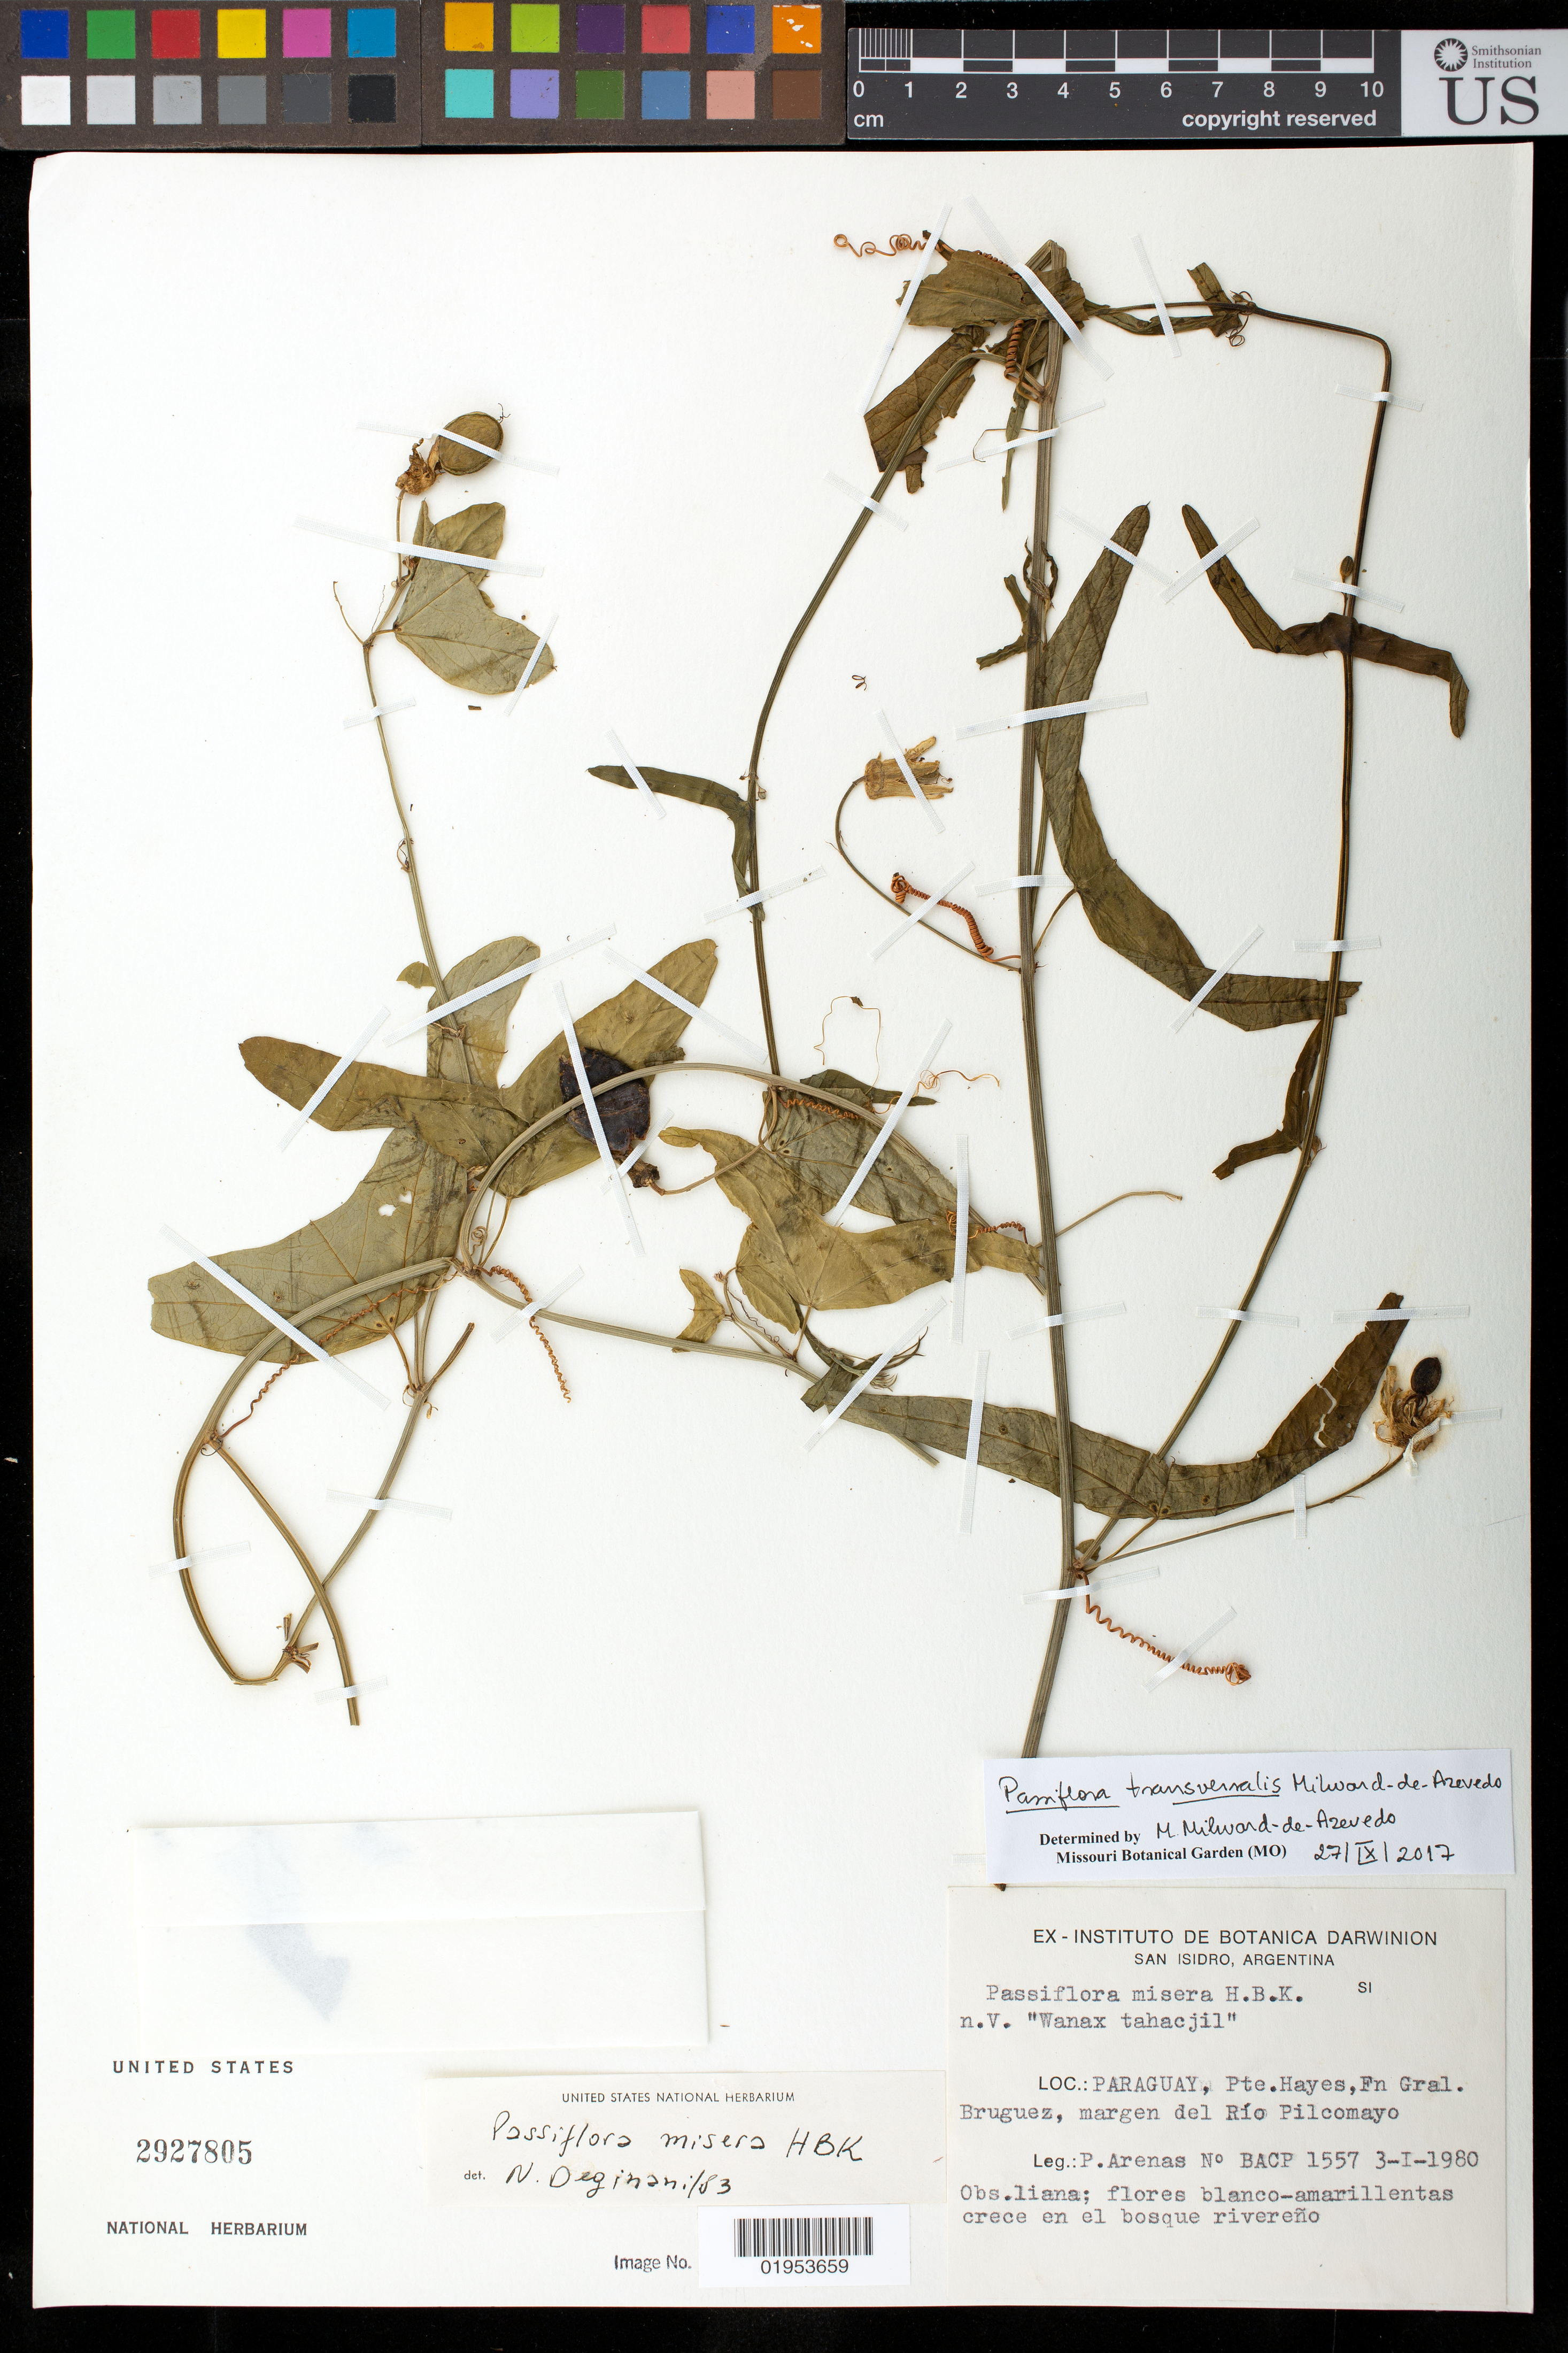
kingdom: Plantae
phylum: Tracheophyta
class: Magnoliopsida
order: Malpighiales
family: Passifloraceae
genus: Passiflora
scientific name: Passiflora transversalis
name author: Azevedo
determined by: Azevedo, M. A. Milward de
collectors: P. Arenas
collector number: BACP 1557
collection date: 1980-01-03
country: Paraguay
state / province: Presidente Hayes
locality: Fn. Gral. Bruguez, margen del Río Pilcomayo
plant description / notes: n.v. = "Wanax tahacjil"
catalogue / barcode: US 2927805